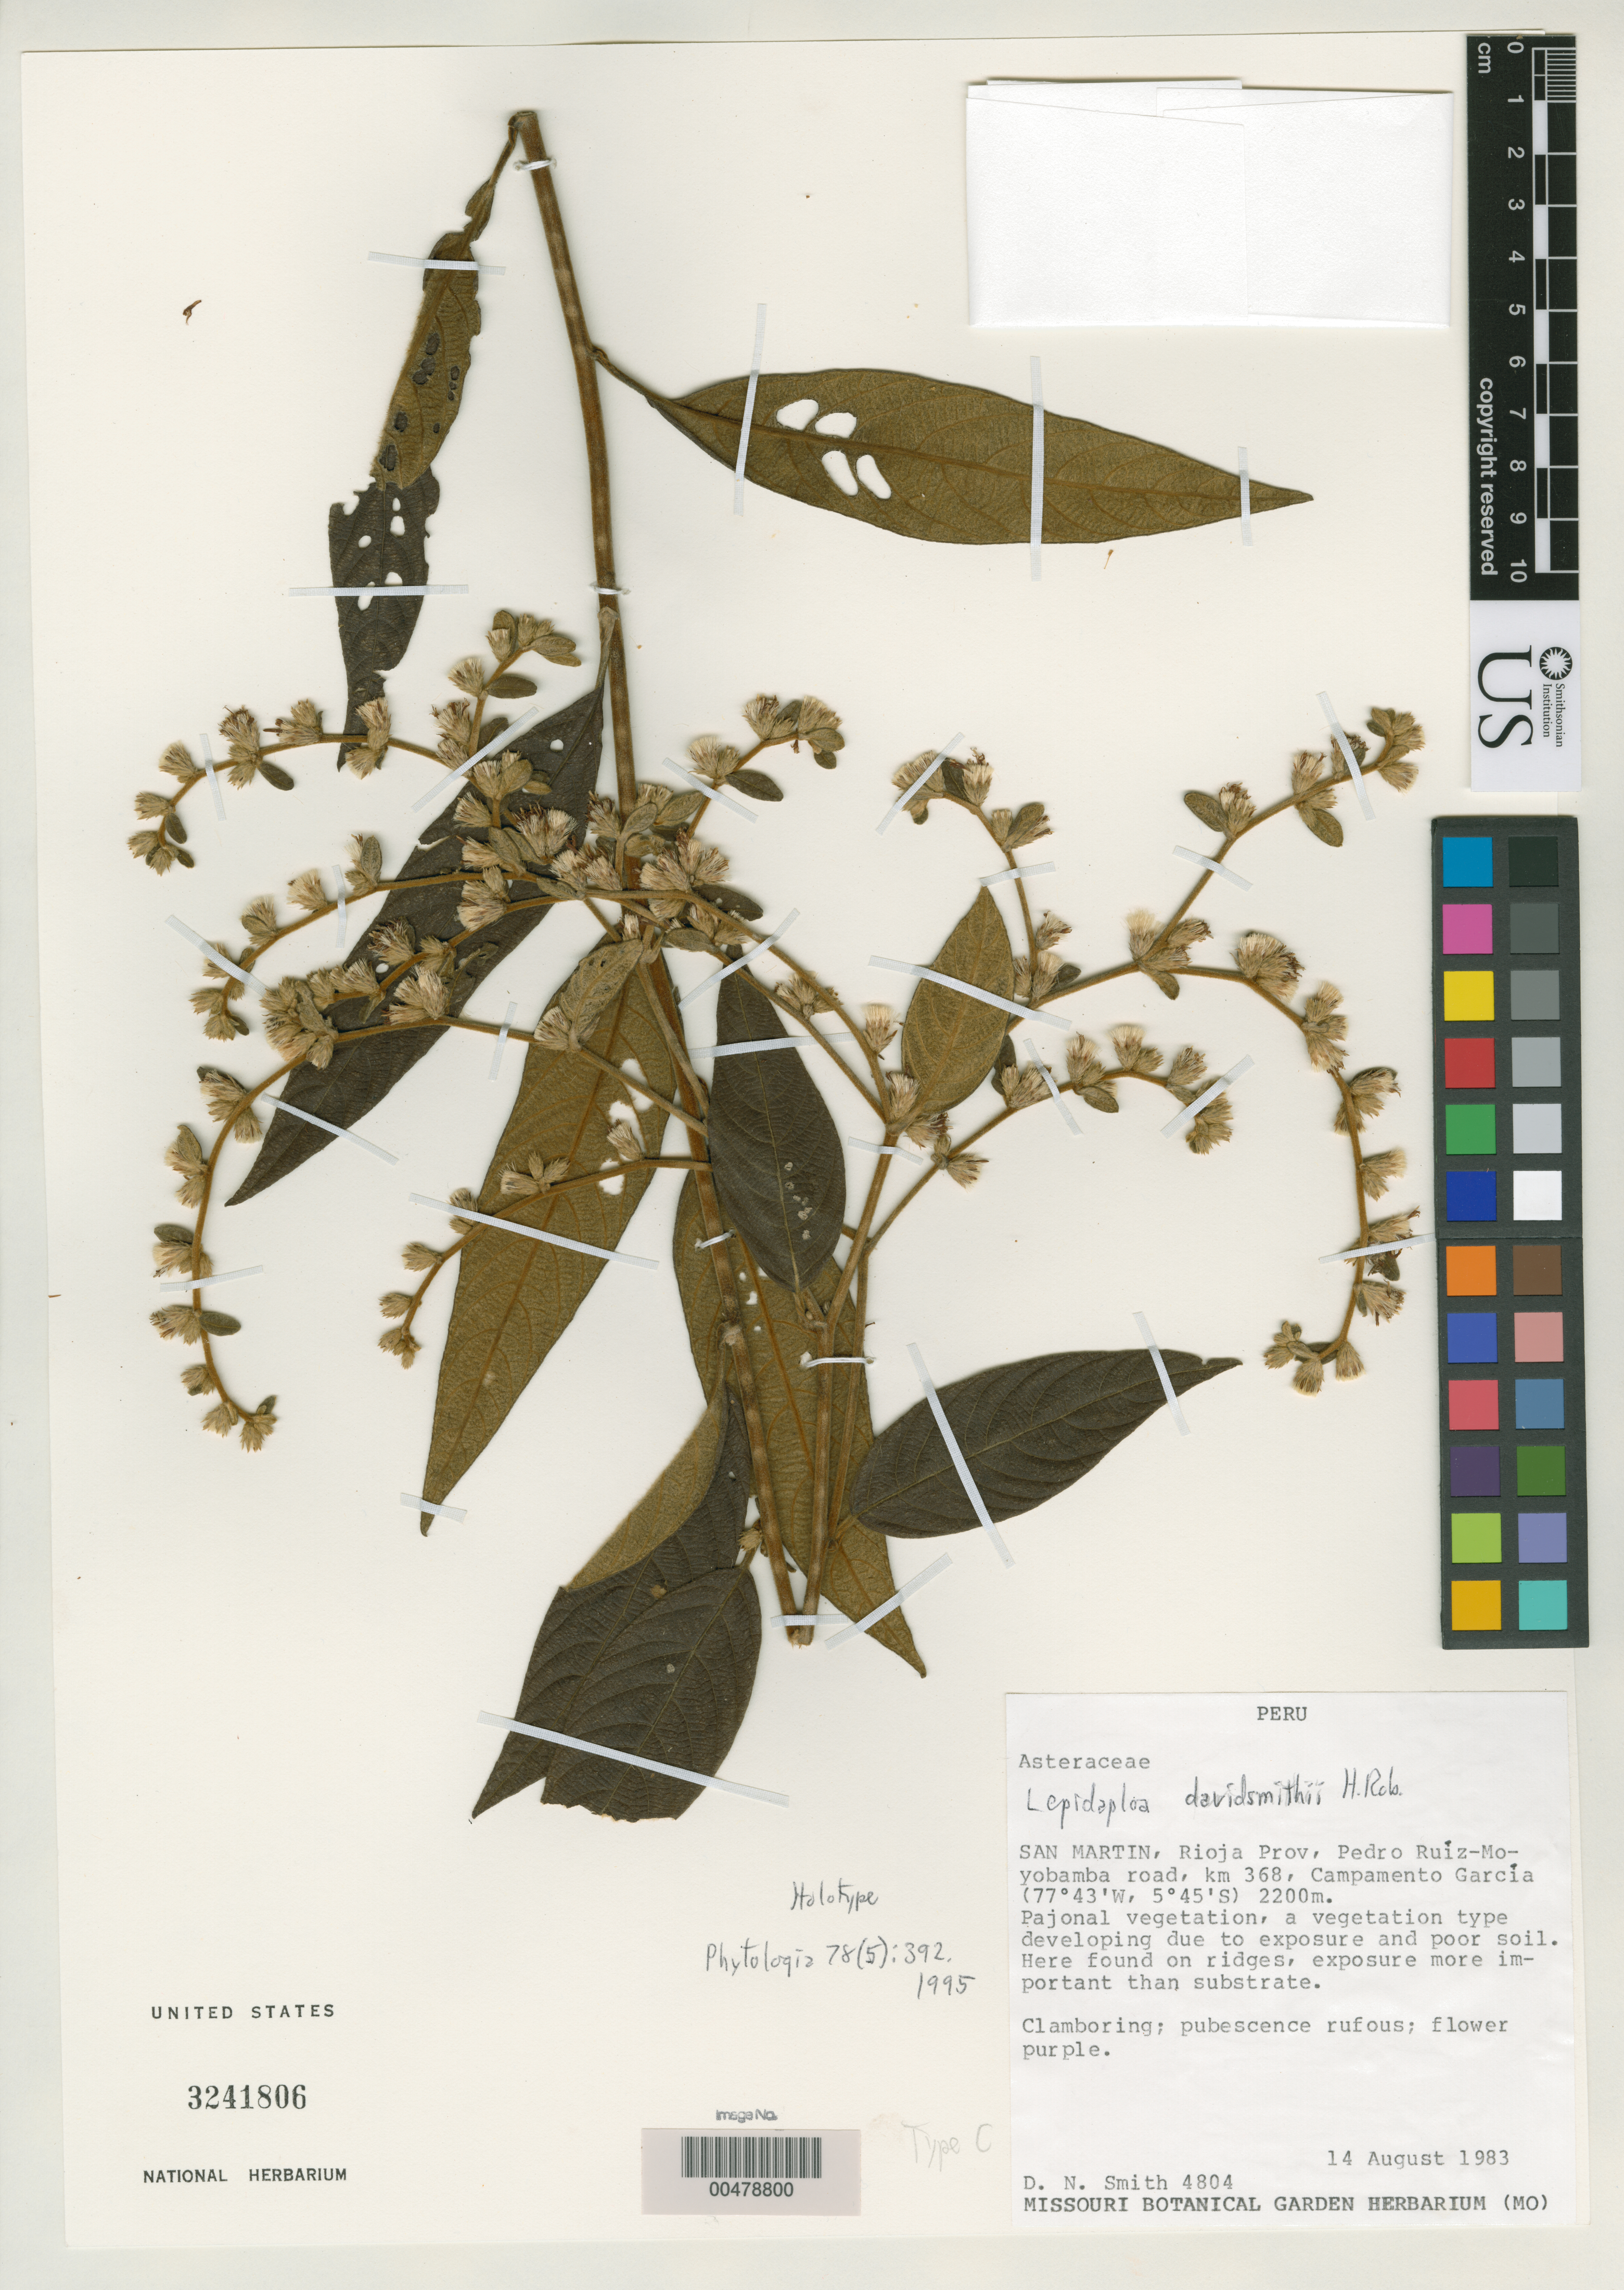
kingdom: Plantae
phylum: Tracheophyta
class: Magnoliopsida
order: Asterales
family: Asteraceae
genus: Lepidaploa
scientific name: Lepidaploa davidsmithii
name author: H. Rob.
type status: Holotype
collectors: D. Smith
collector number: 4804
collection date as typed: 14 Aug 1983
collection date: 1983-08-14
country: Peru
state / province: San Martín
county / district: Rioja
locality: Pedro Ruiz-Moyobamba road, km 368, Campamento Garcia.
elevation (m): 2200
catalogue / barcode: US 3241806